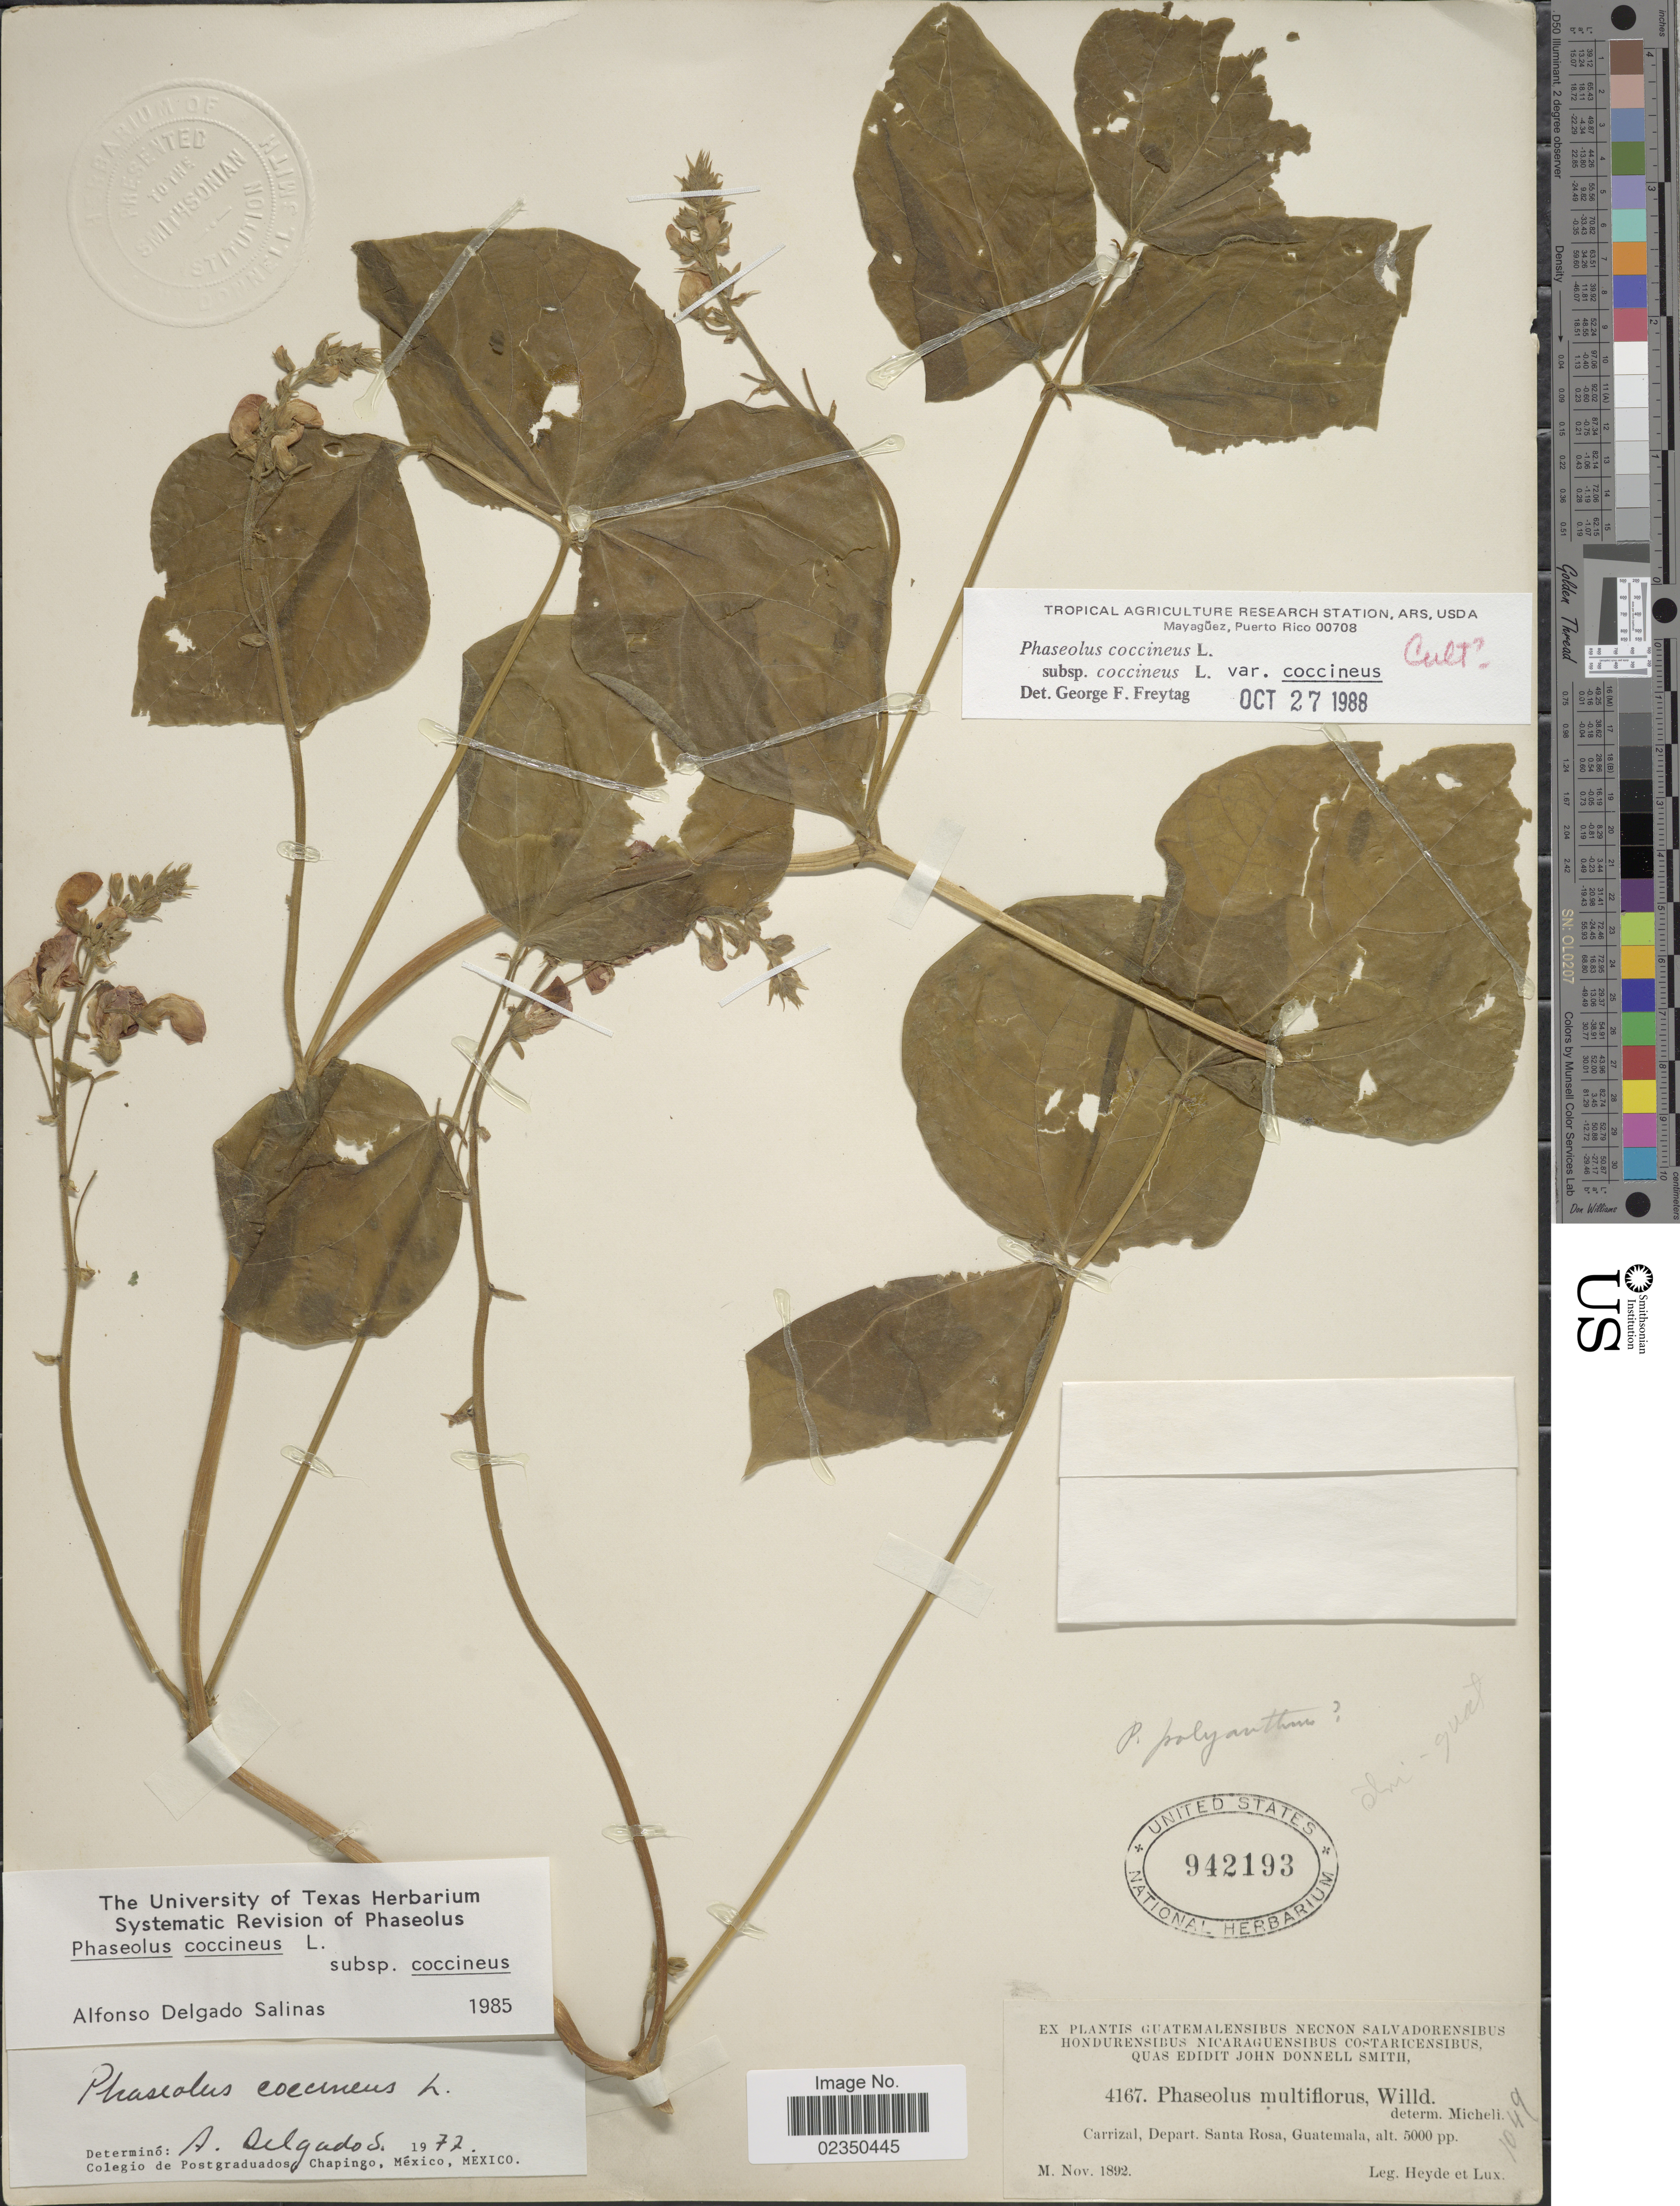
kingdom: Plantae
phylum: Tracheophyta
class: Magnoliopsida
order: Fabales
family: Fabaceae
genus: Phaseolus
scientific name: Phaseolus coccineus var. coccineus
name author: L.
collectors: Heyde & Lux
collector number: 4167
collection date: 1892-11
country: Guatemala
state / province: Santa Rosa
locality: Carrizal.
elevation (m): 1524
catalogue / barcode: US 942193